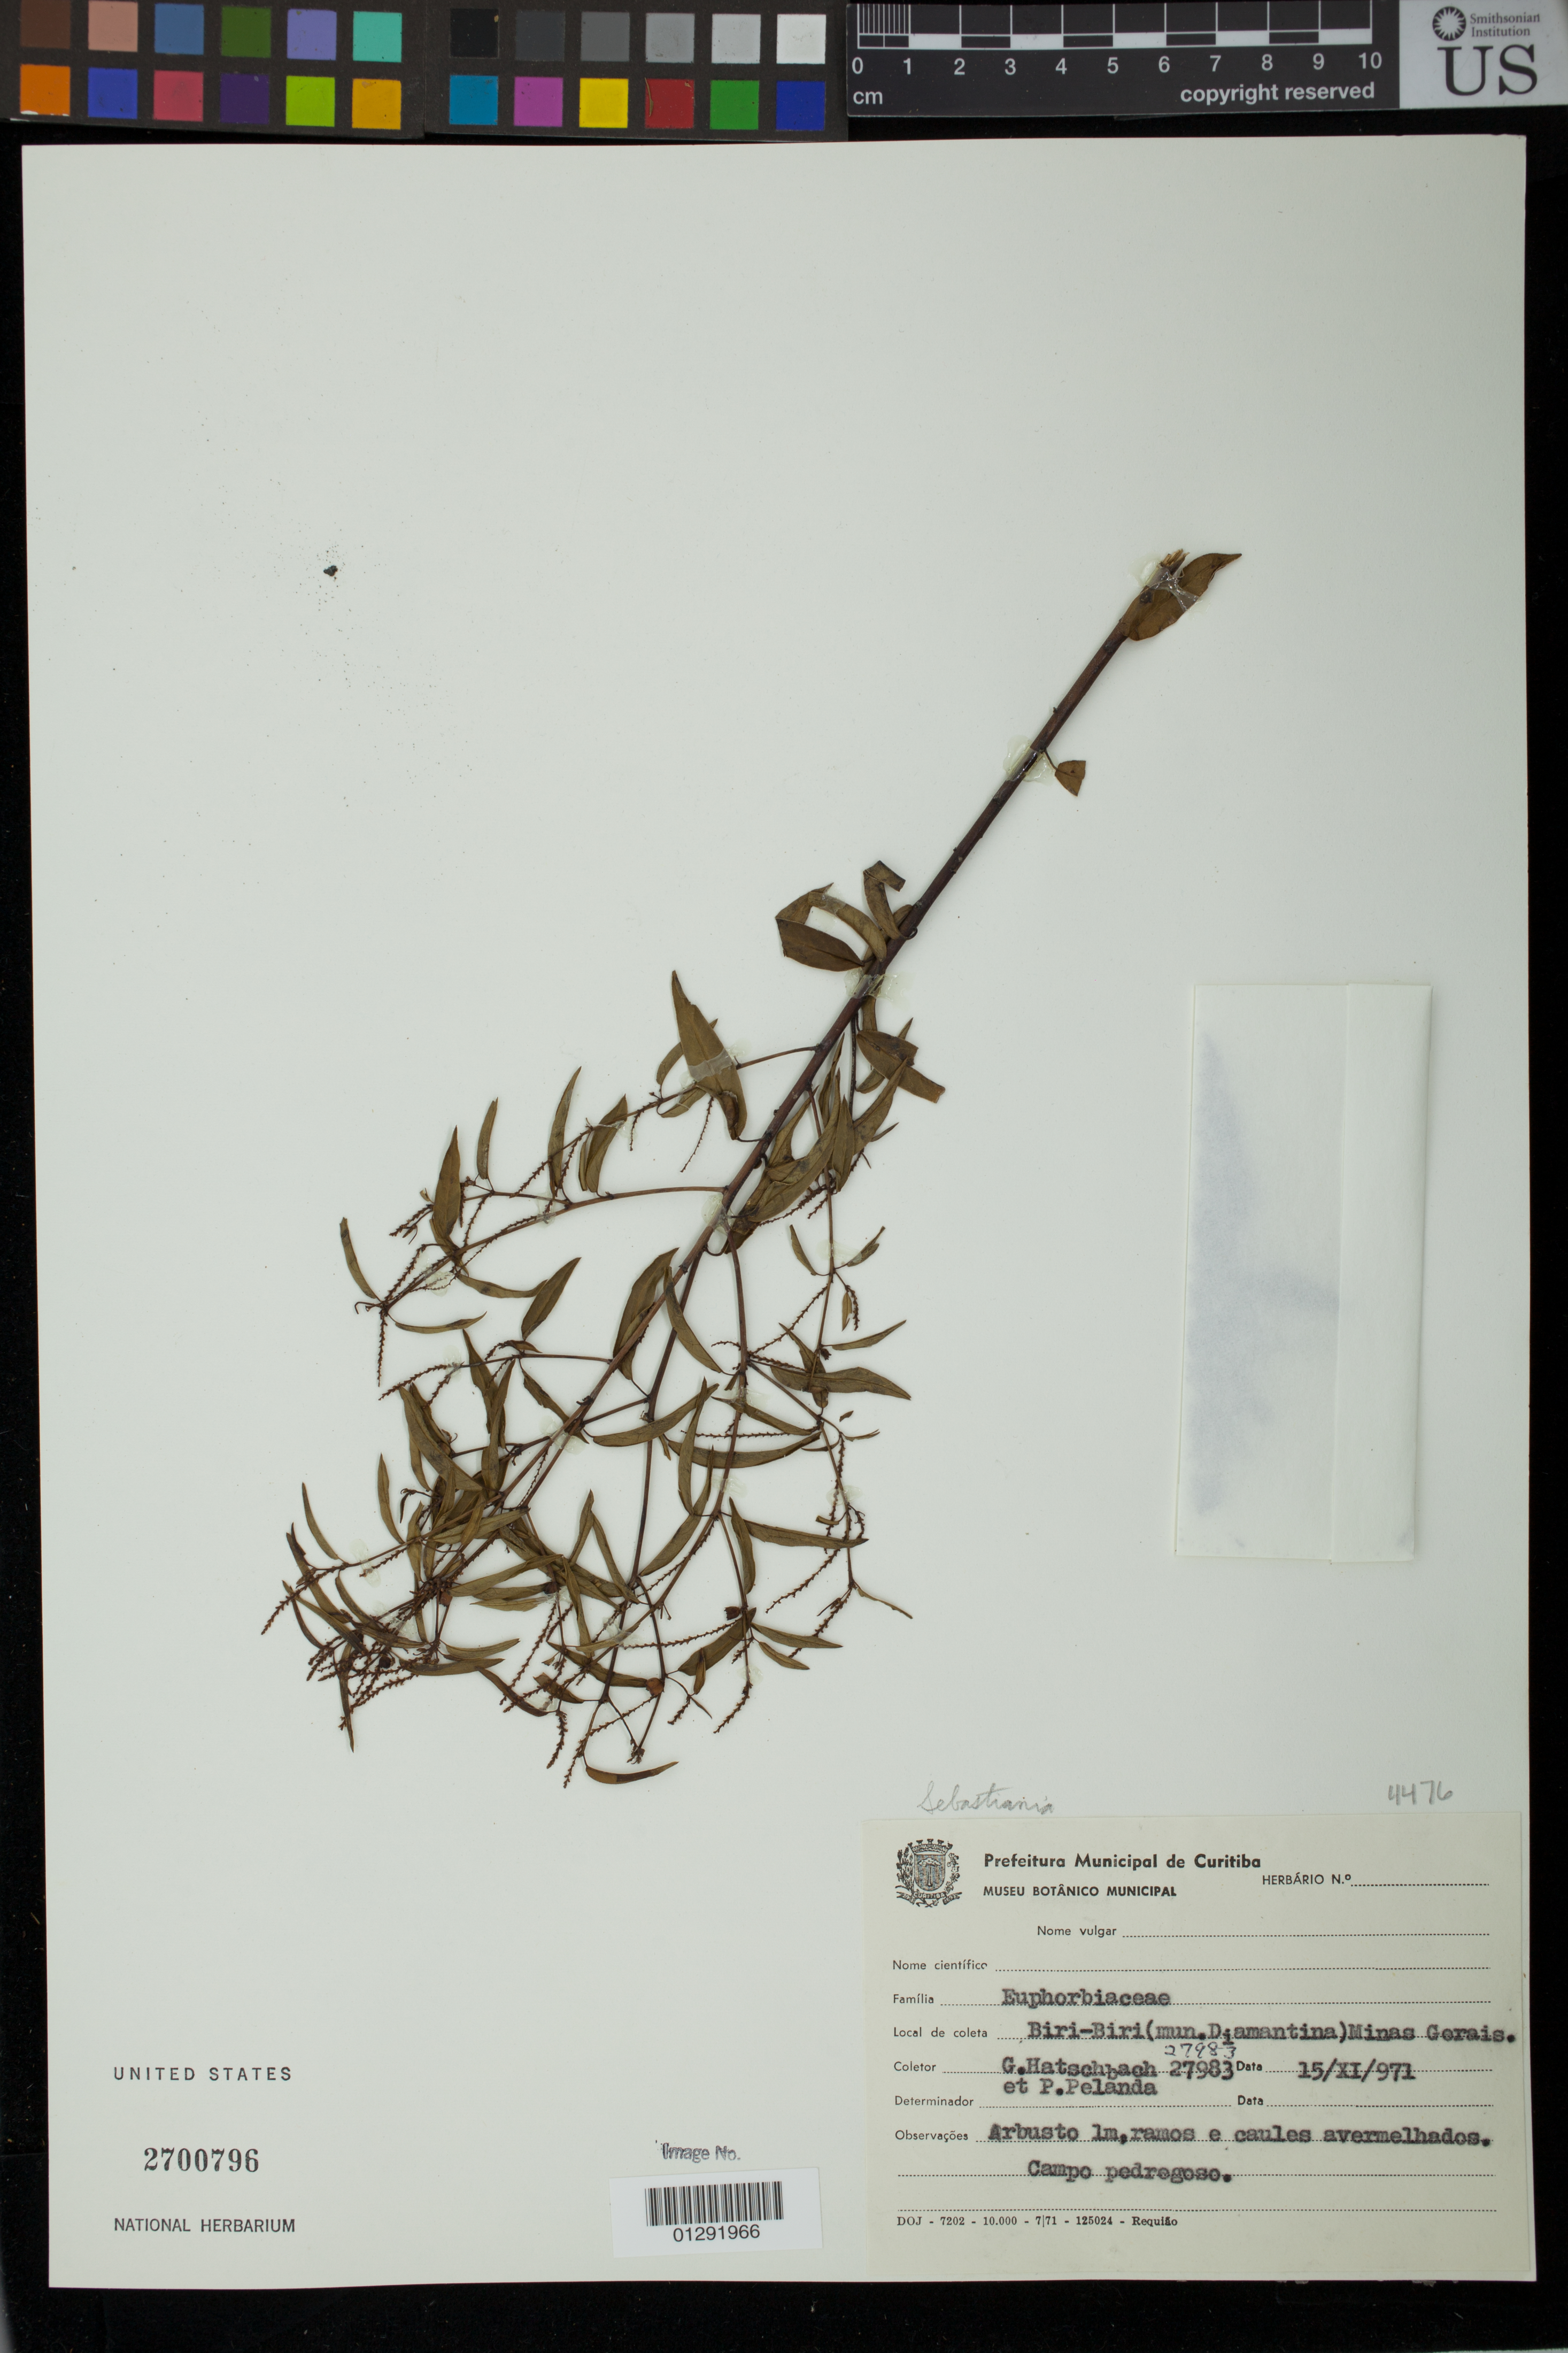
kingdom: Plantae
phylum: Tracheophyta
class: Magnoliopsida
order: Malpighiales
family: Euphorbiaceae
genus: Sebastiania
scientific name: Sebastiania sp.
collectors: G. Hatschbach & P. Pelanda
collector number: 27983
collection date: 1971-11-15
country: Brazil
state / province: Minas Gerais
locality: Biri-Biri (mun. Diamantina)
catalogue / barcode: US 2700796